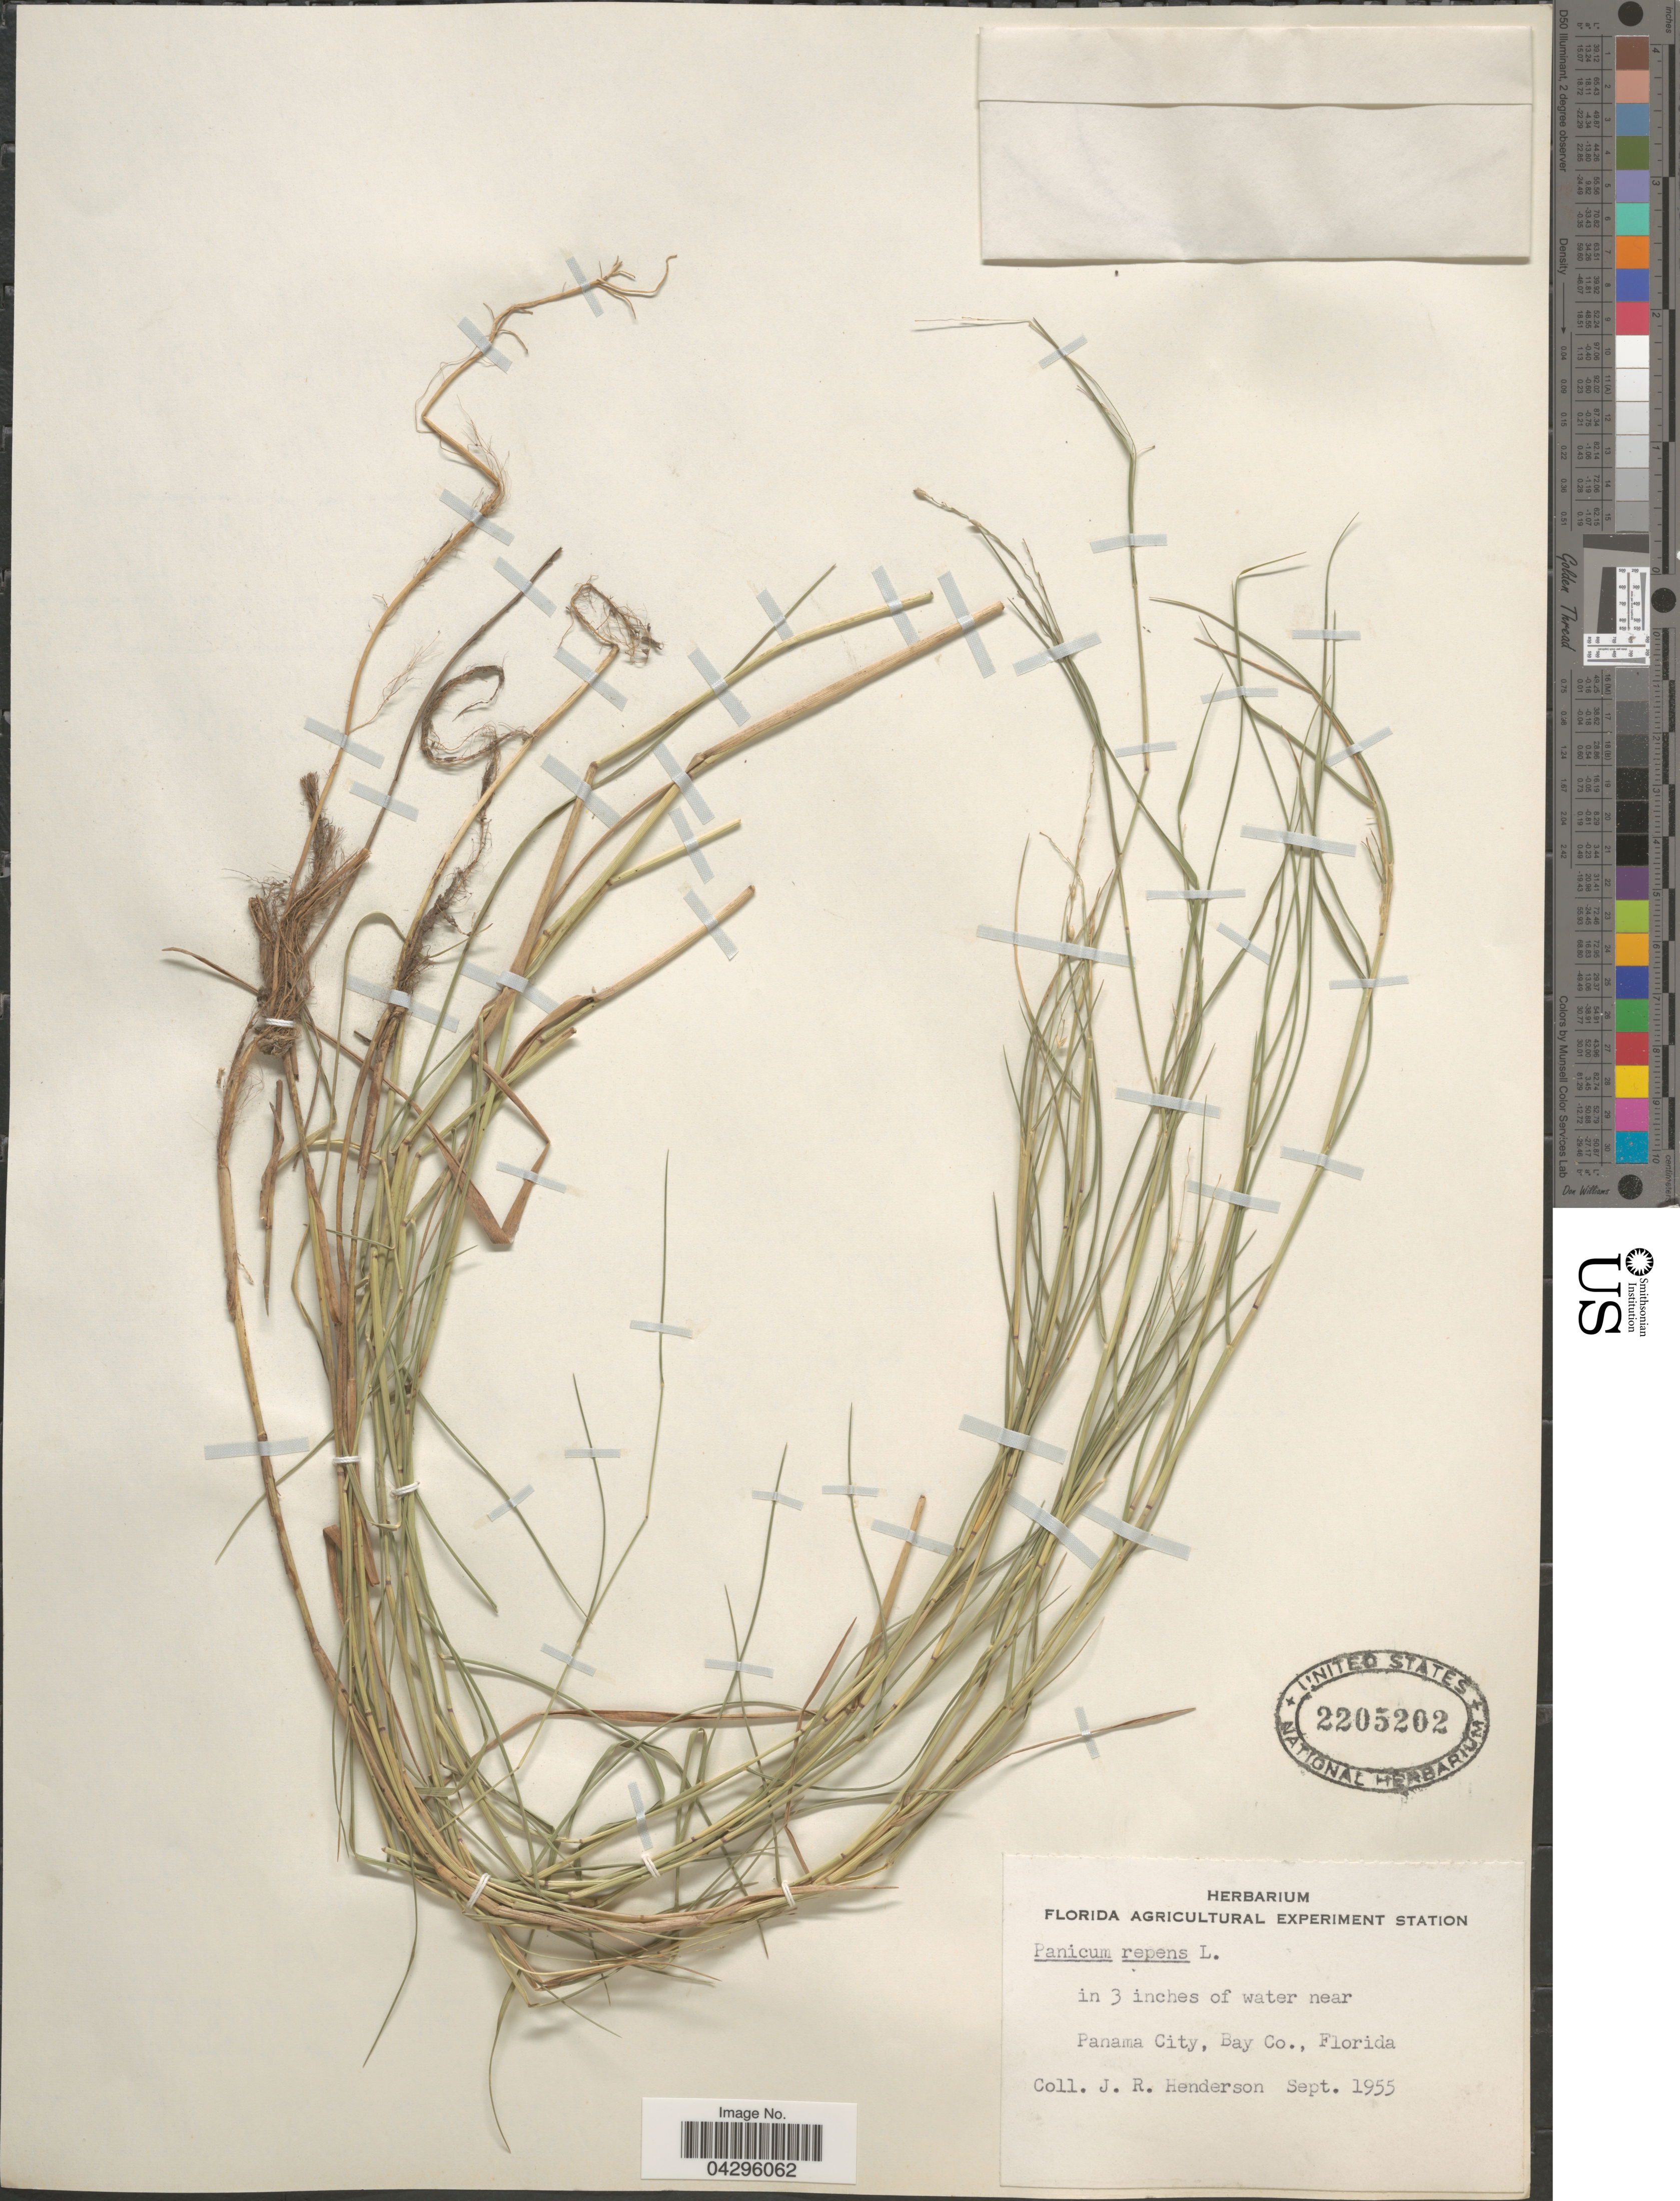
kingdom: Plantae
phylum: Tracheophyta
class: Liliopsida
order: Poales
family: Poaceae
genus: Panicum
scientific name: Panicum repens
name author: L.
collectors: J. Henderson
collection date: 1955-09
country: United States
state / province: Florida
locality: Near Panama City, Bay Co.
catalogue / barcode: US 2205202